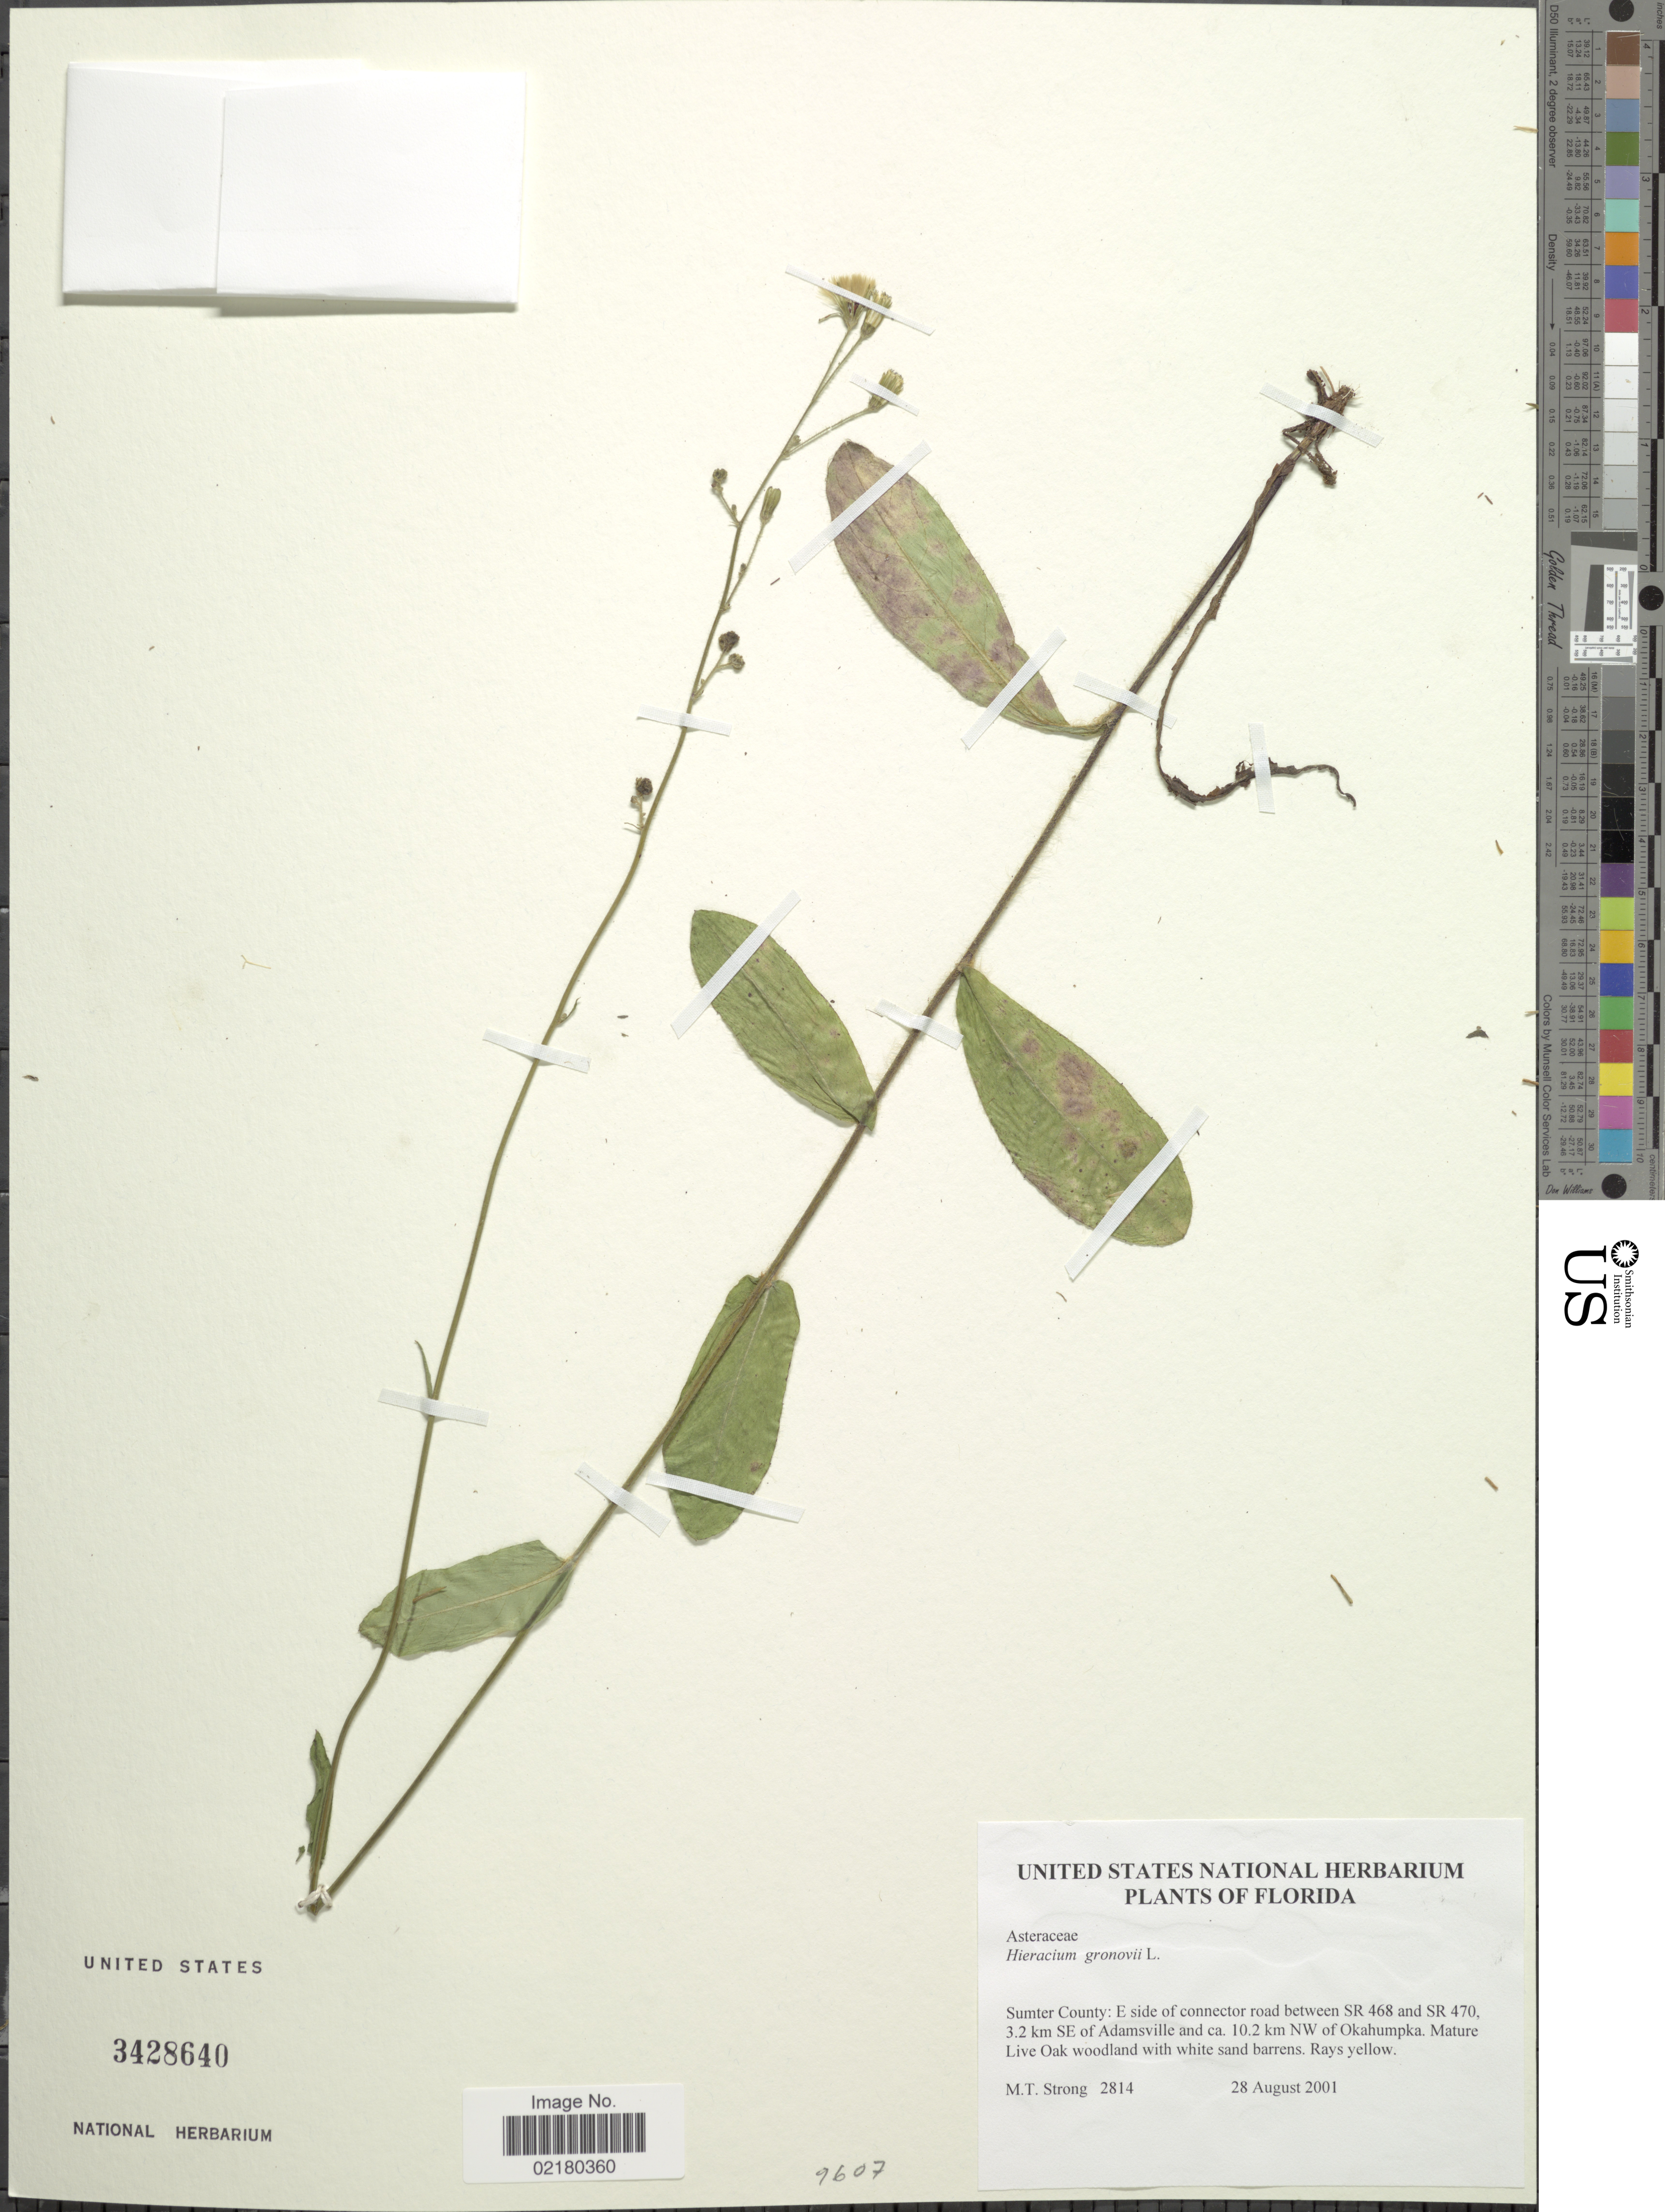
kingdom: Plantae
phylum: Tracheophyta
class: Magnoliopsida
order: Asterales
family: Asteraceae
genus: Hieracium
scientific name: Hieracium gronovii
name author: L.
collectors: M. T. Strong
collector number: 2814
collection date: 2001-08-28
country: United States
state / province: Florida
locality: Sumter County: E side of connector road between SR 468 and SR 470, 3.2 km SE of Adamsville and ca. 10.2 km NW of Okahumpka, Mature Live Oak woodland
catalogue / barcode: US 3428640